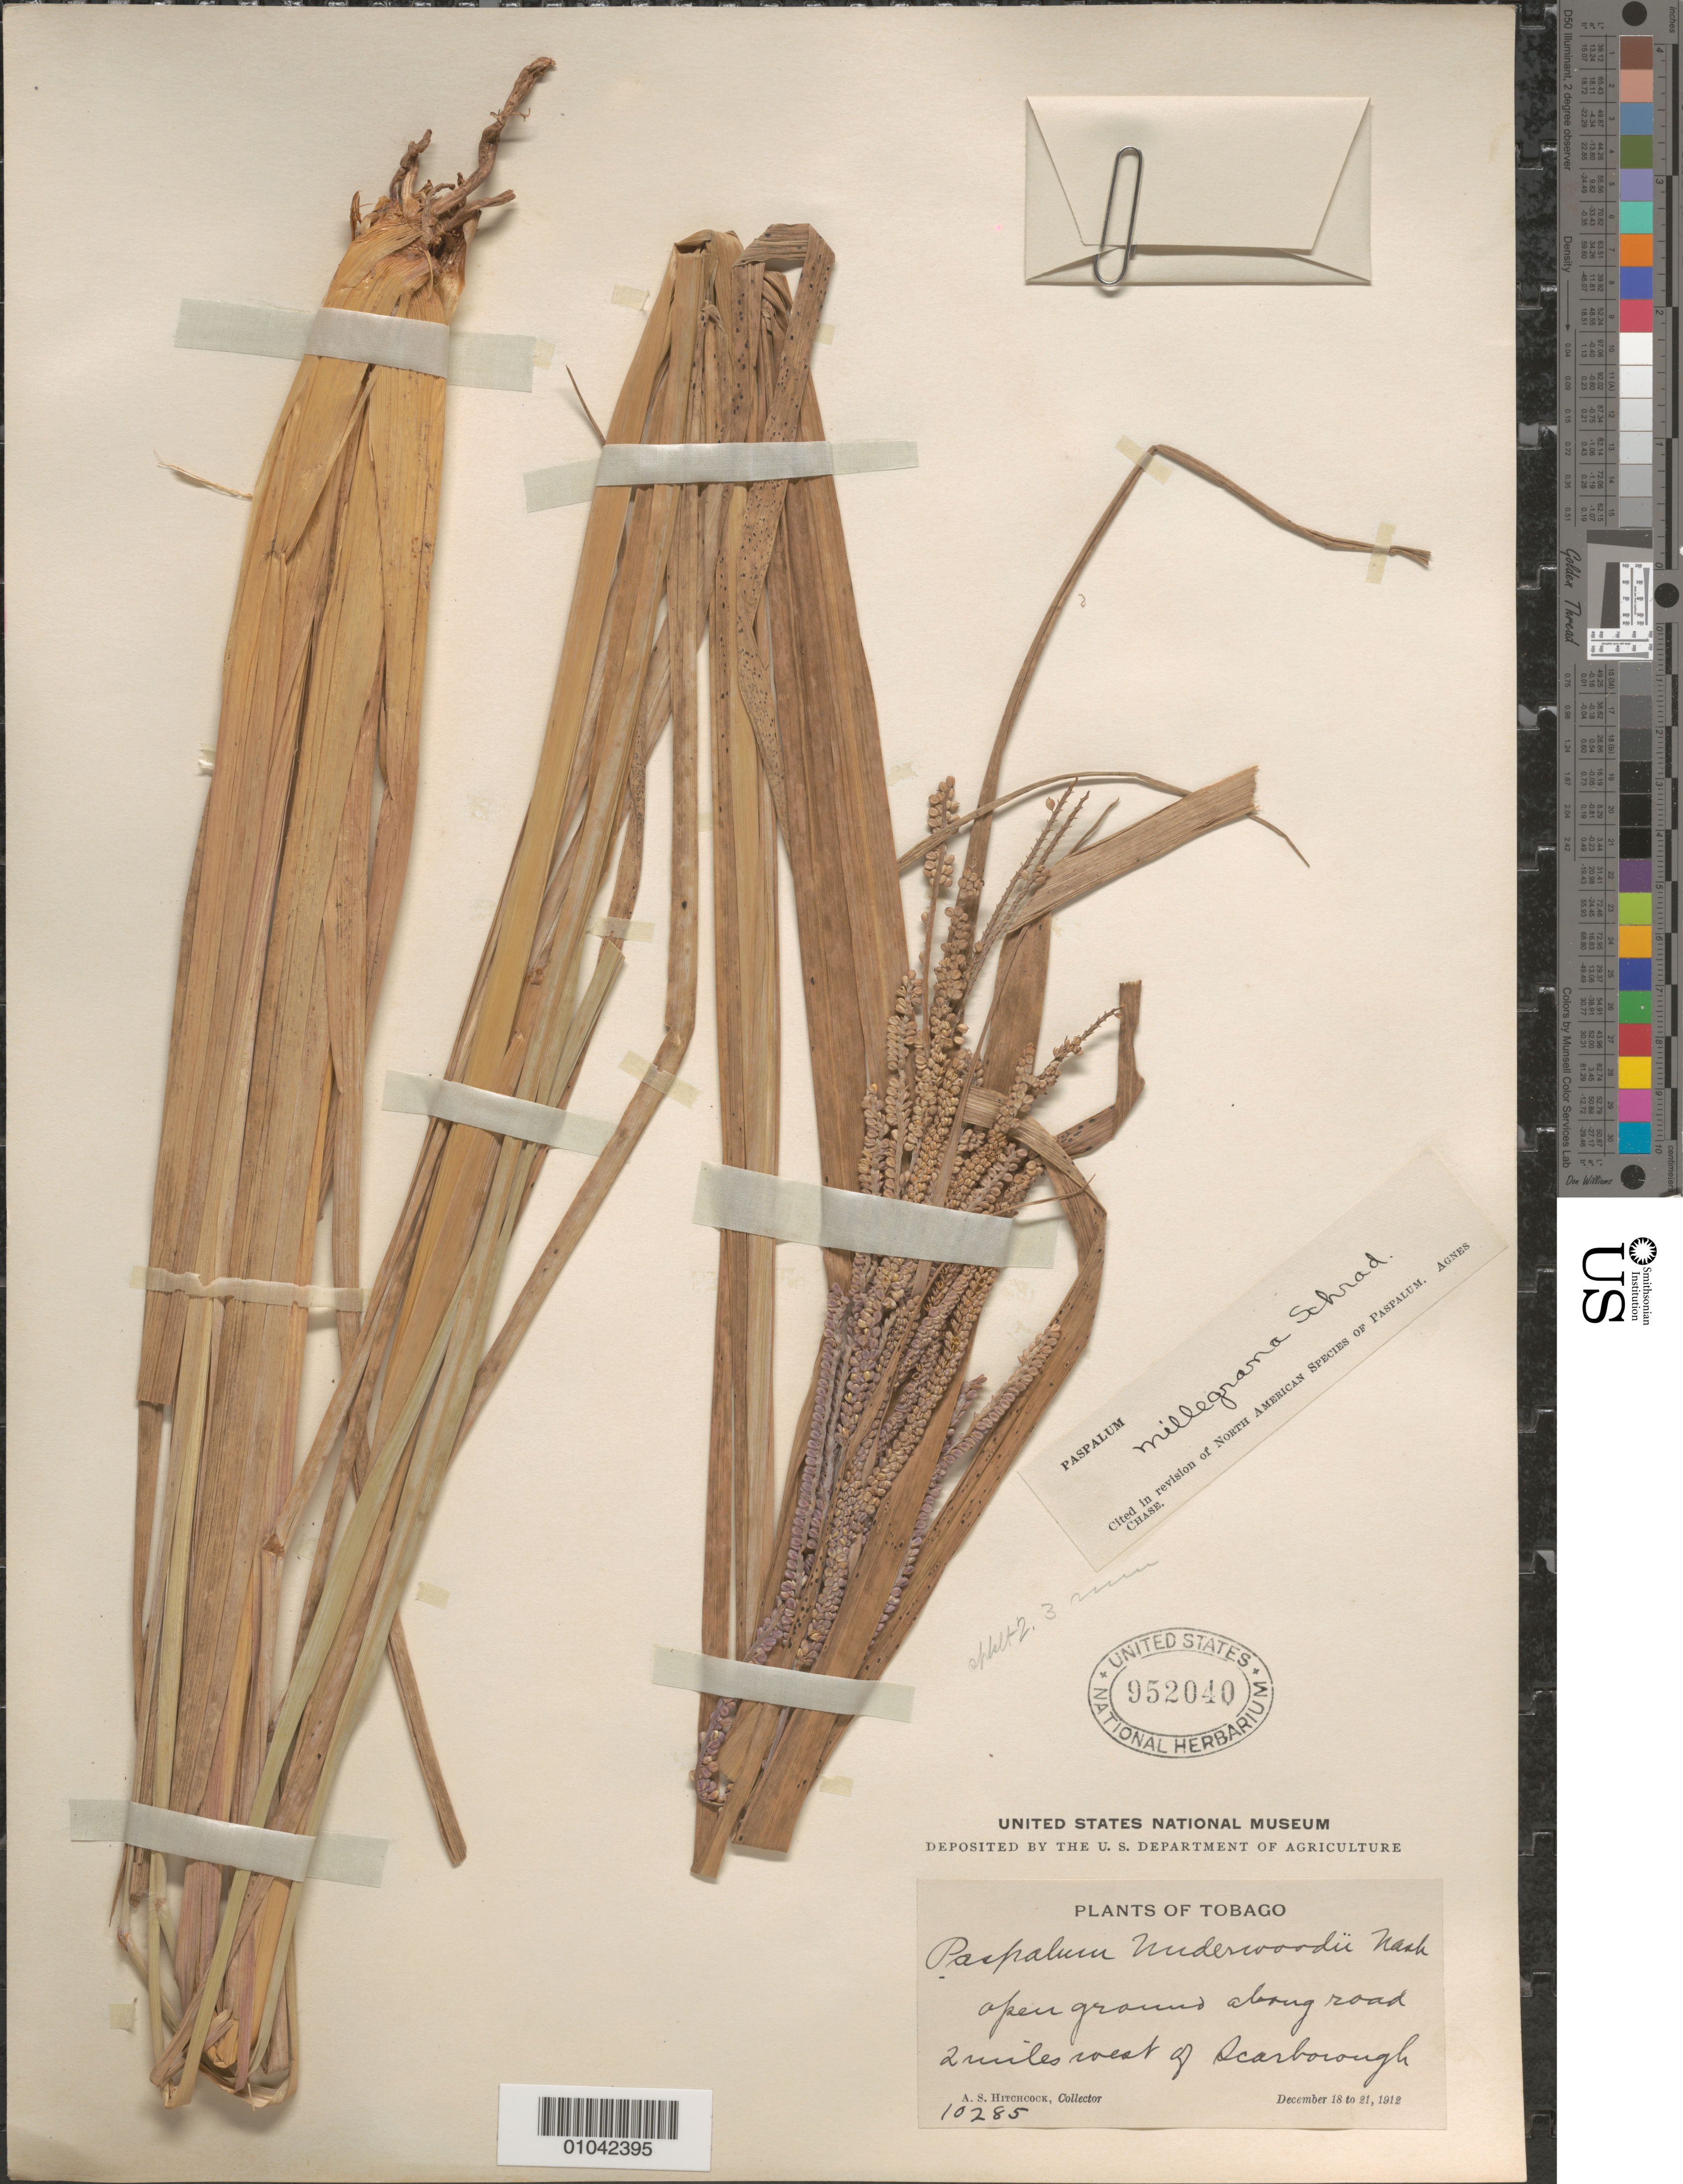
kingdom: Plantae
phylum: Tracheophyta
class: Liliopsida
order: Poales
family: Poaceae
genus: Paspalum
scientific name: Paspalum millegrana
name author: Schrad.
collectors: A. S. Hitchcock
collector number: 10285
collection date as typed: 18 Dec 1912 to 21 Dec 1912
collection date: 1912-12-18/1912-12-21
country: Trinidad and Tobago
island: Tobago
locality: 2 miles W of Scarborough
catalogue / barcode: US 952040